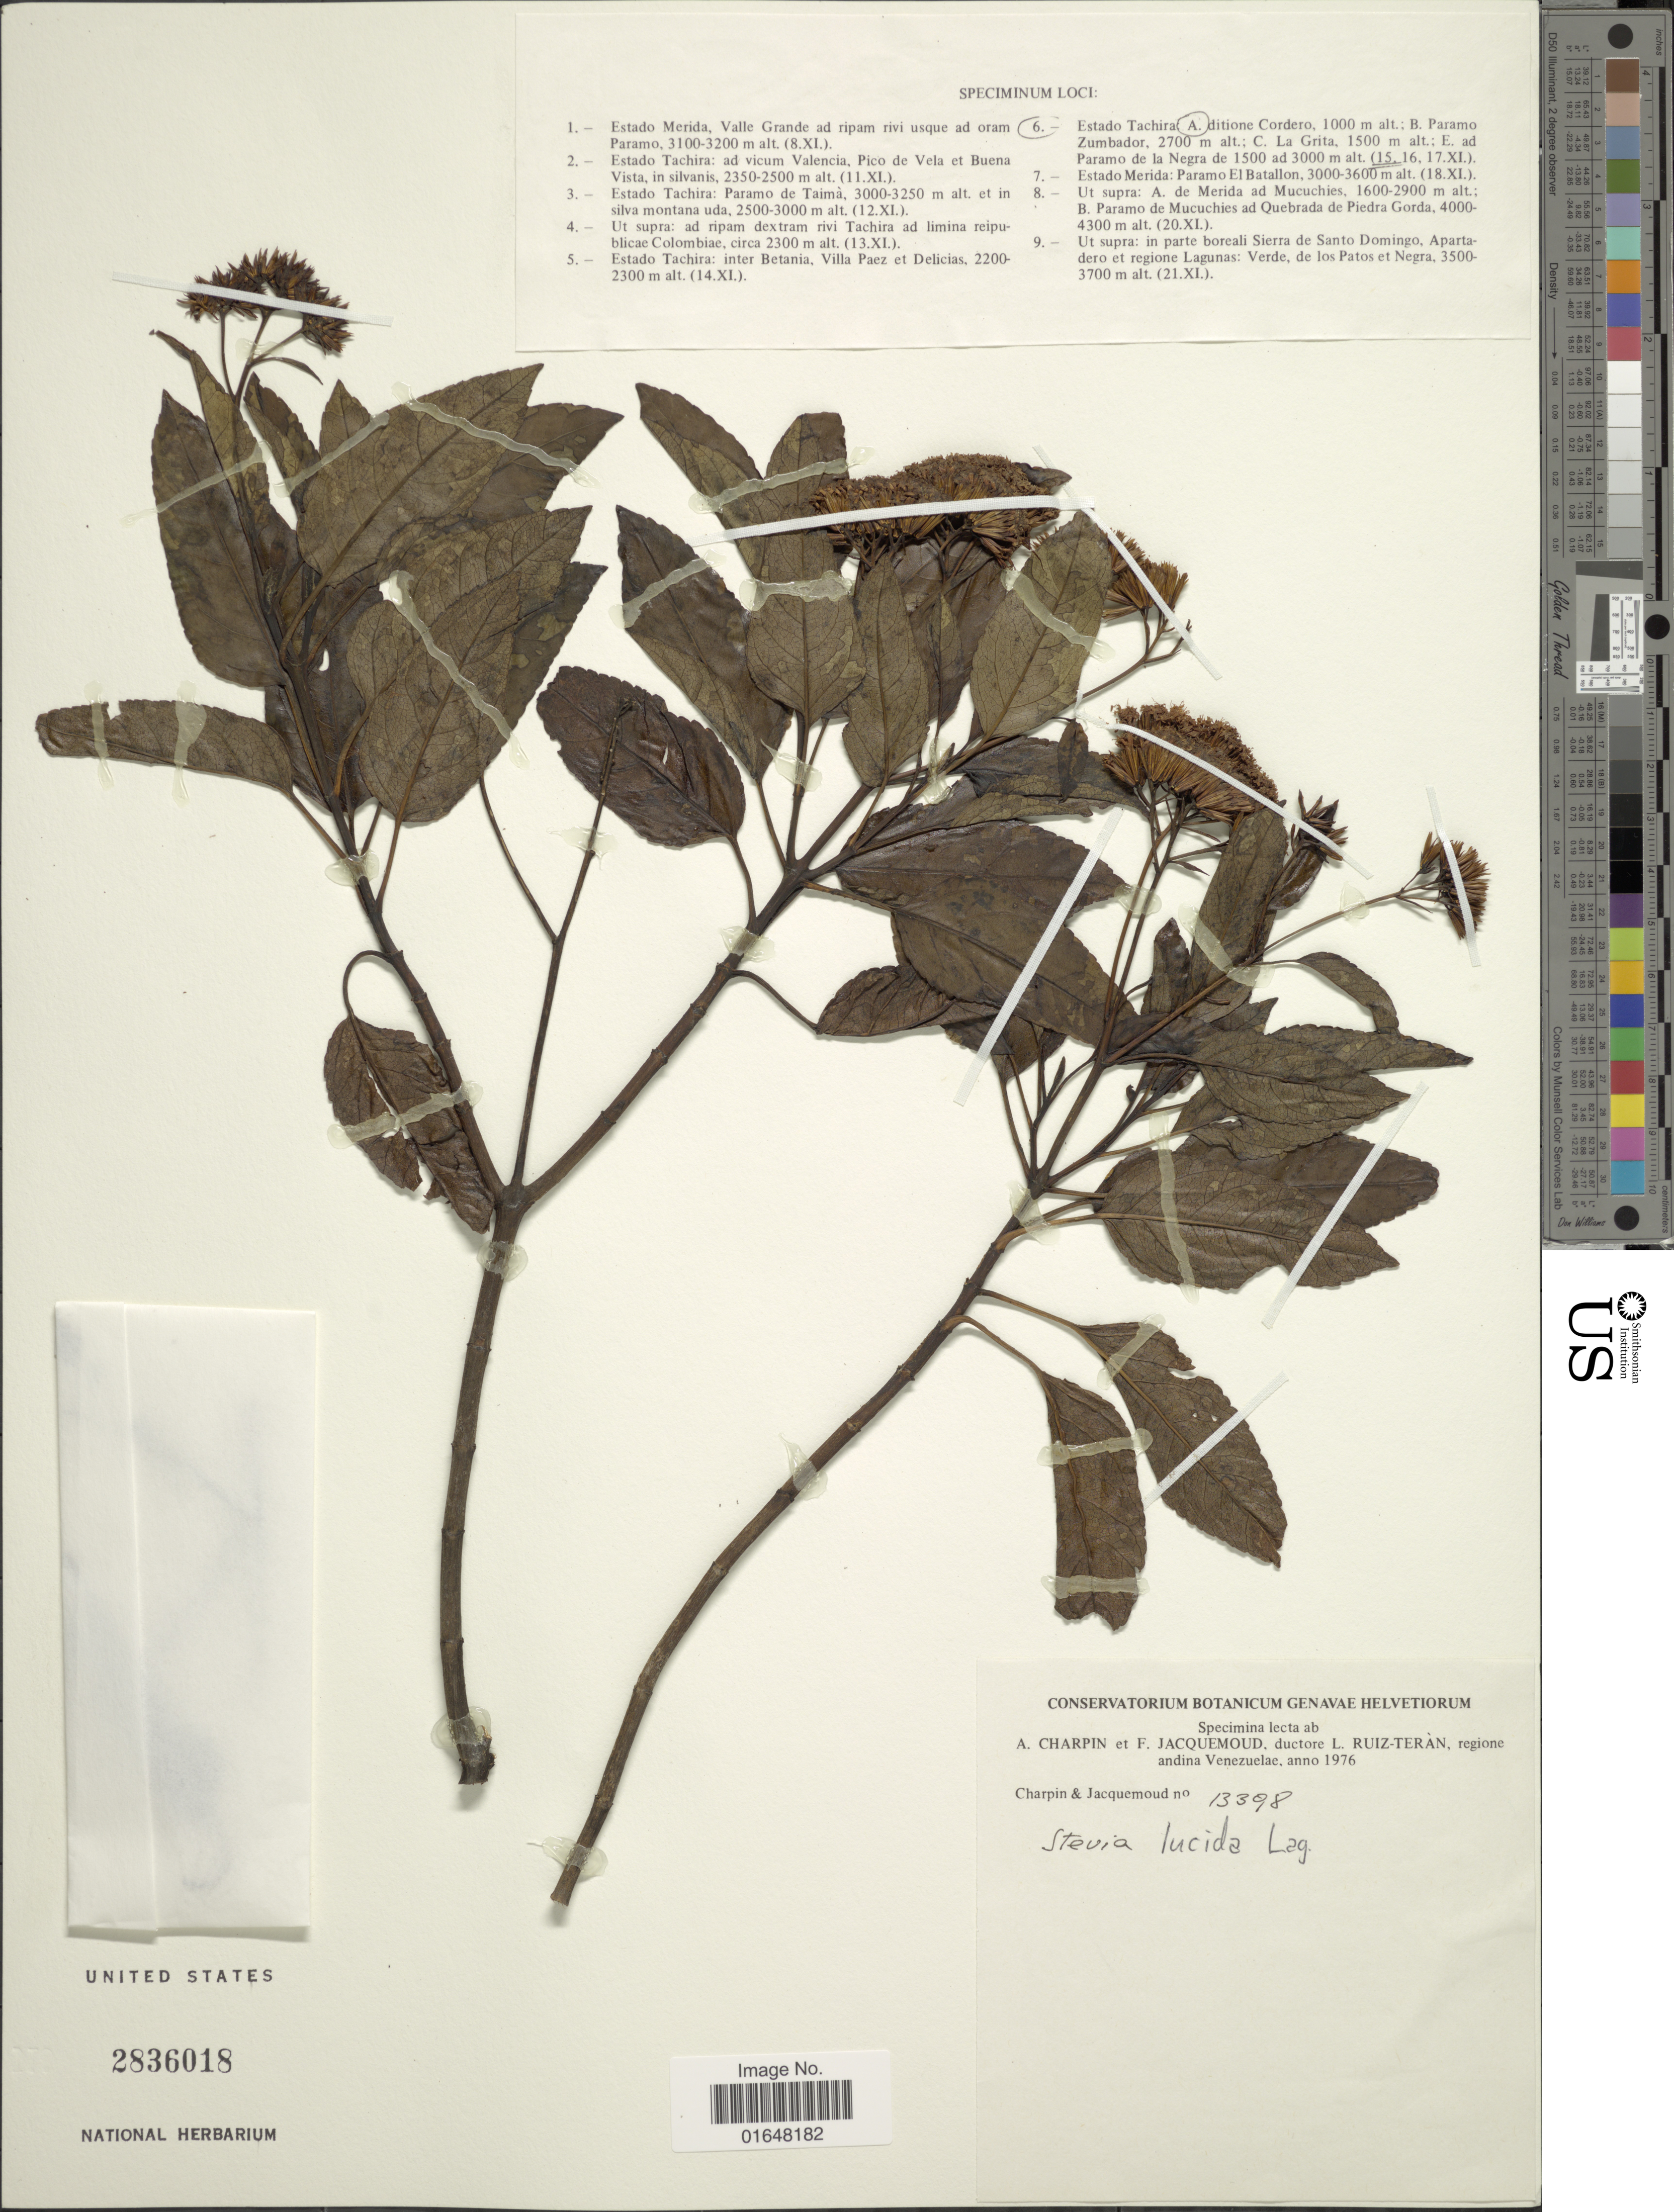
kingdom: Plantae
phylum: Tracheophyta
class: Magnoliopsida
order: Asterales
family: Asteraceae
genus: Stevia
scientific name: Stevia lucida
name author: Lag.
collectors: A. Charpin & F. Jacquemoud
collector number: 13398*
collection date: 1976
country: Venezuela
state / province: Tachira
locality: Ditione Cordero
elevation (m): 1000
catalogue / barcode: US 2836018